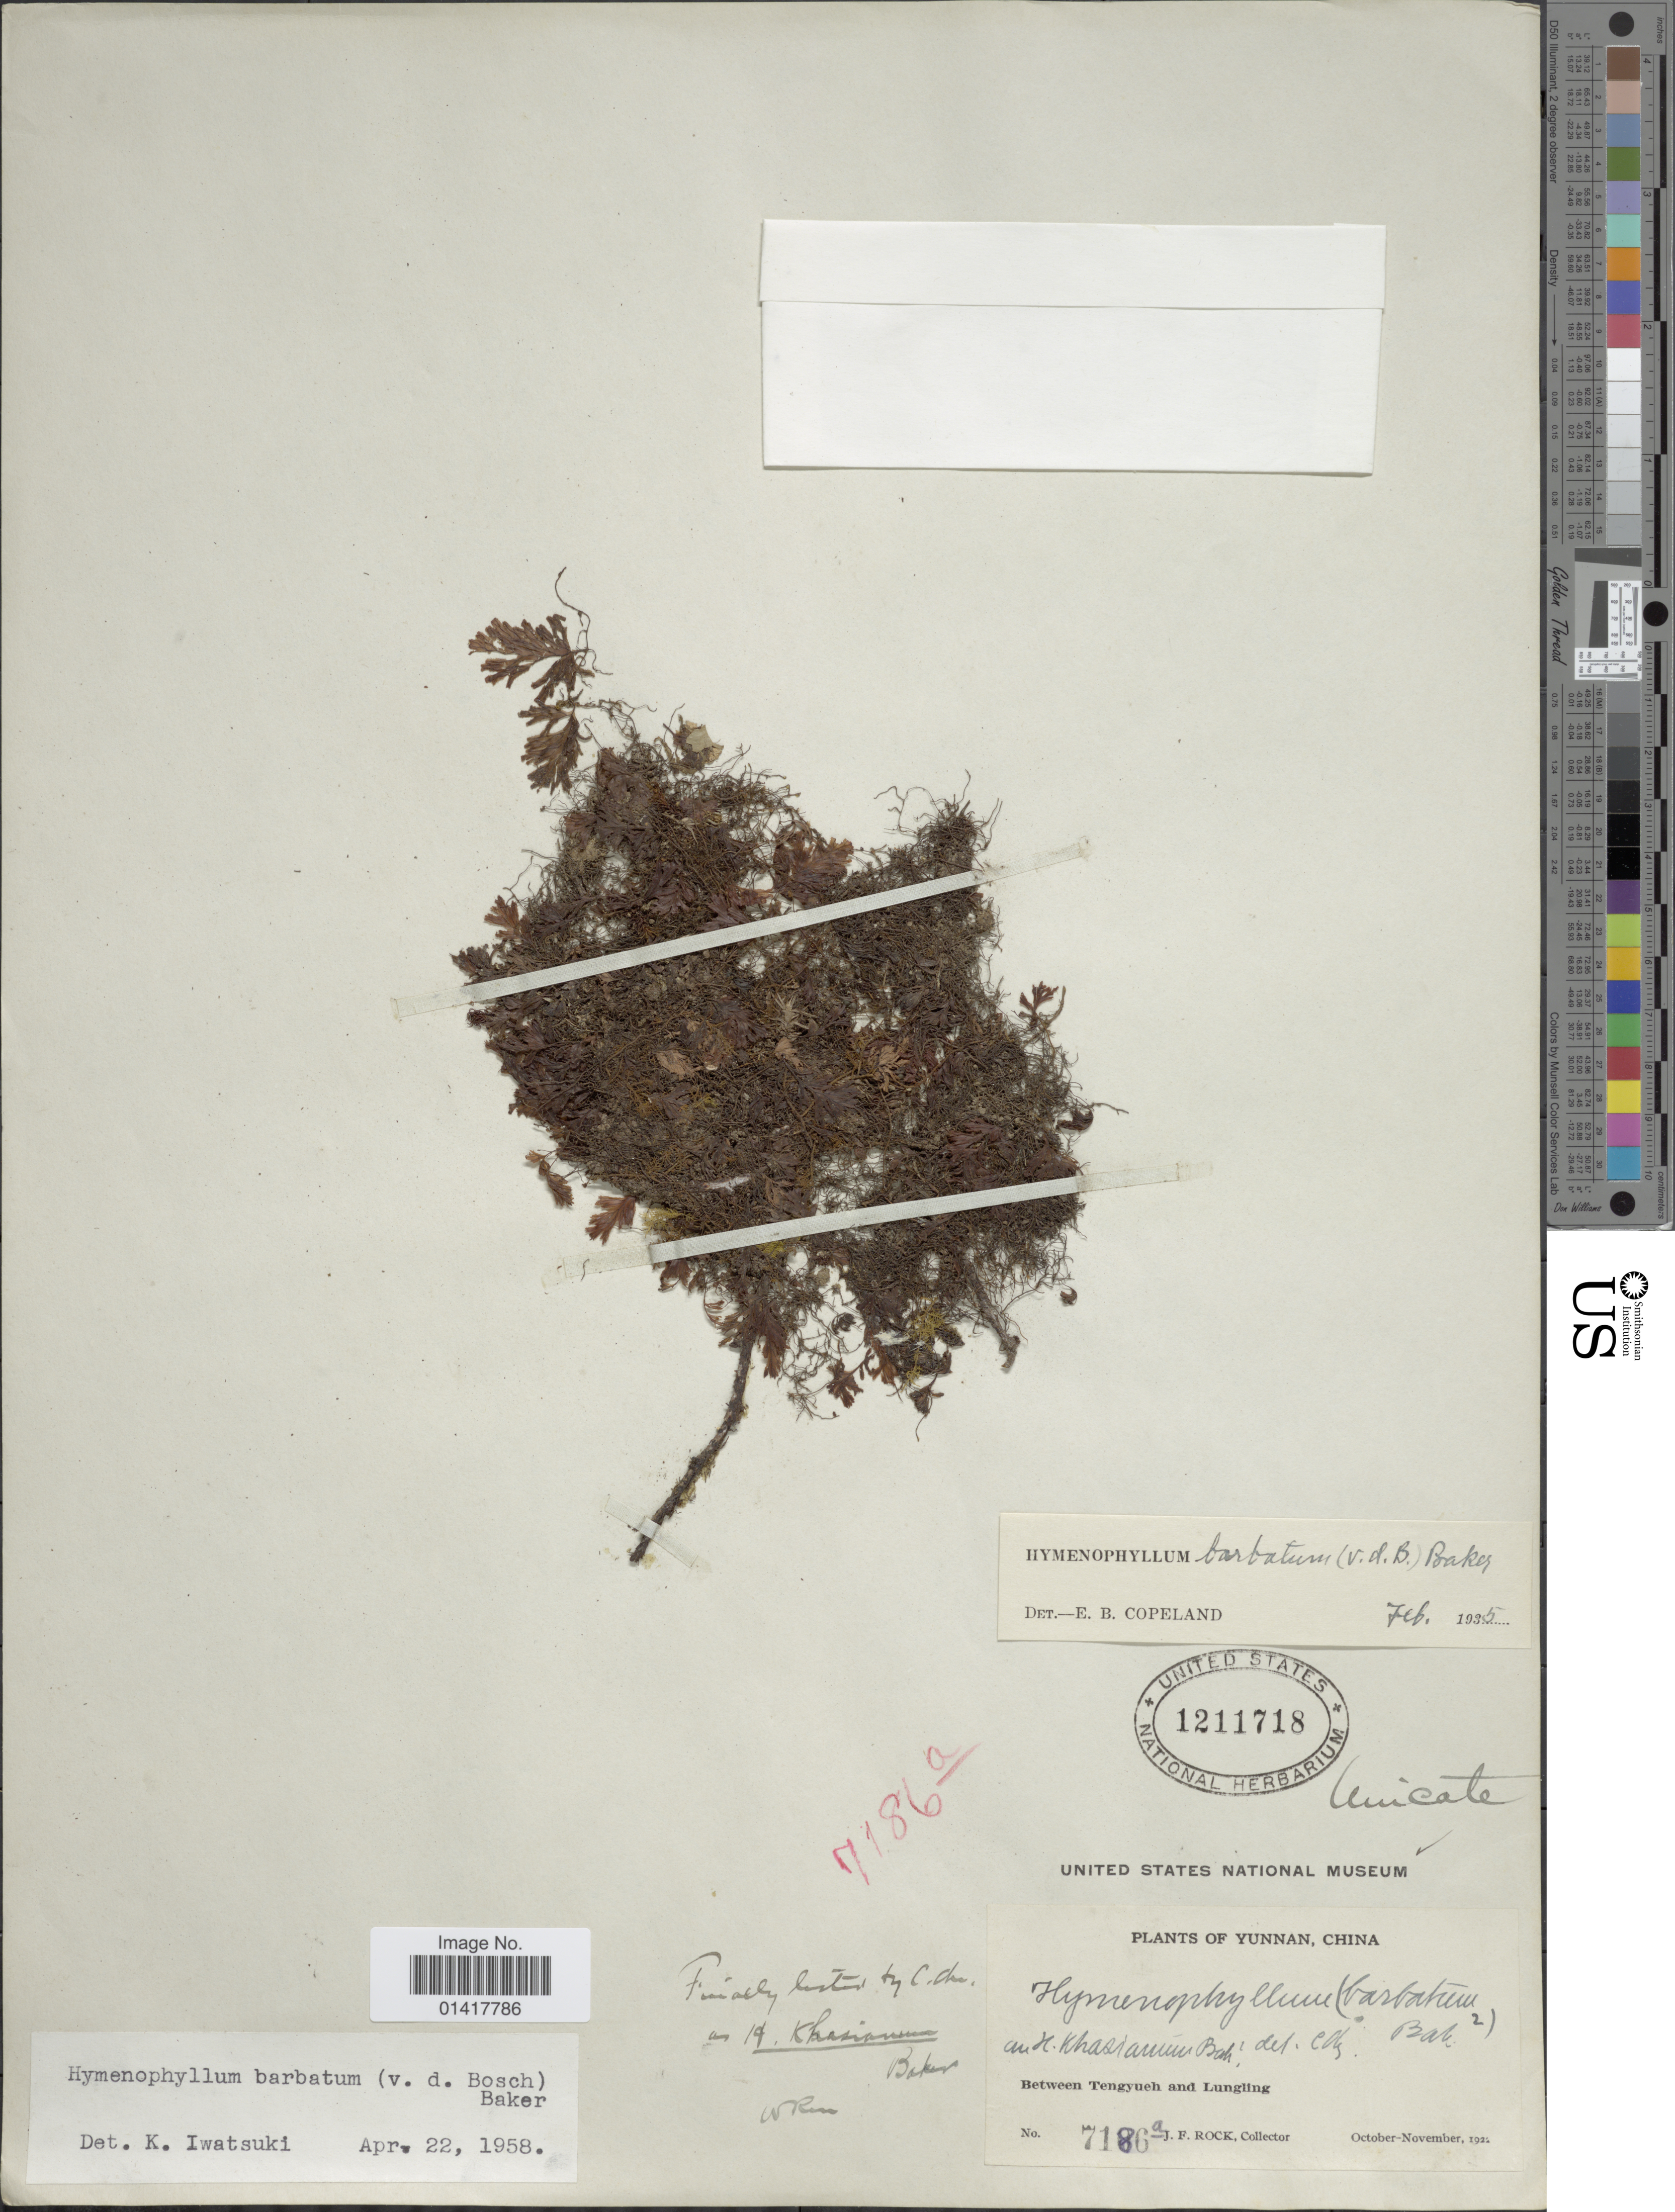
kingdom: Plantae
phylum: Tracheophyta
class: Polypodiopsida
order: Hymenophyllales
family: Hymenophyllaceae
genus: Hymenophyllum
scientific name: Hymenophyllum barbatum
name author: (Bosch) Baker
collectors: J. Rock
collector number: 7186a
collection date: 1922-10/1922-11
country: China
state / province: Yunnan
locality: Between Tengyueh and Lungling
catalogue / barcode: US 1211718